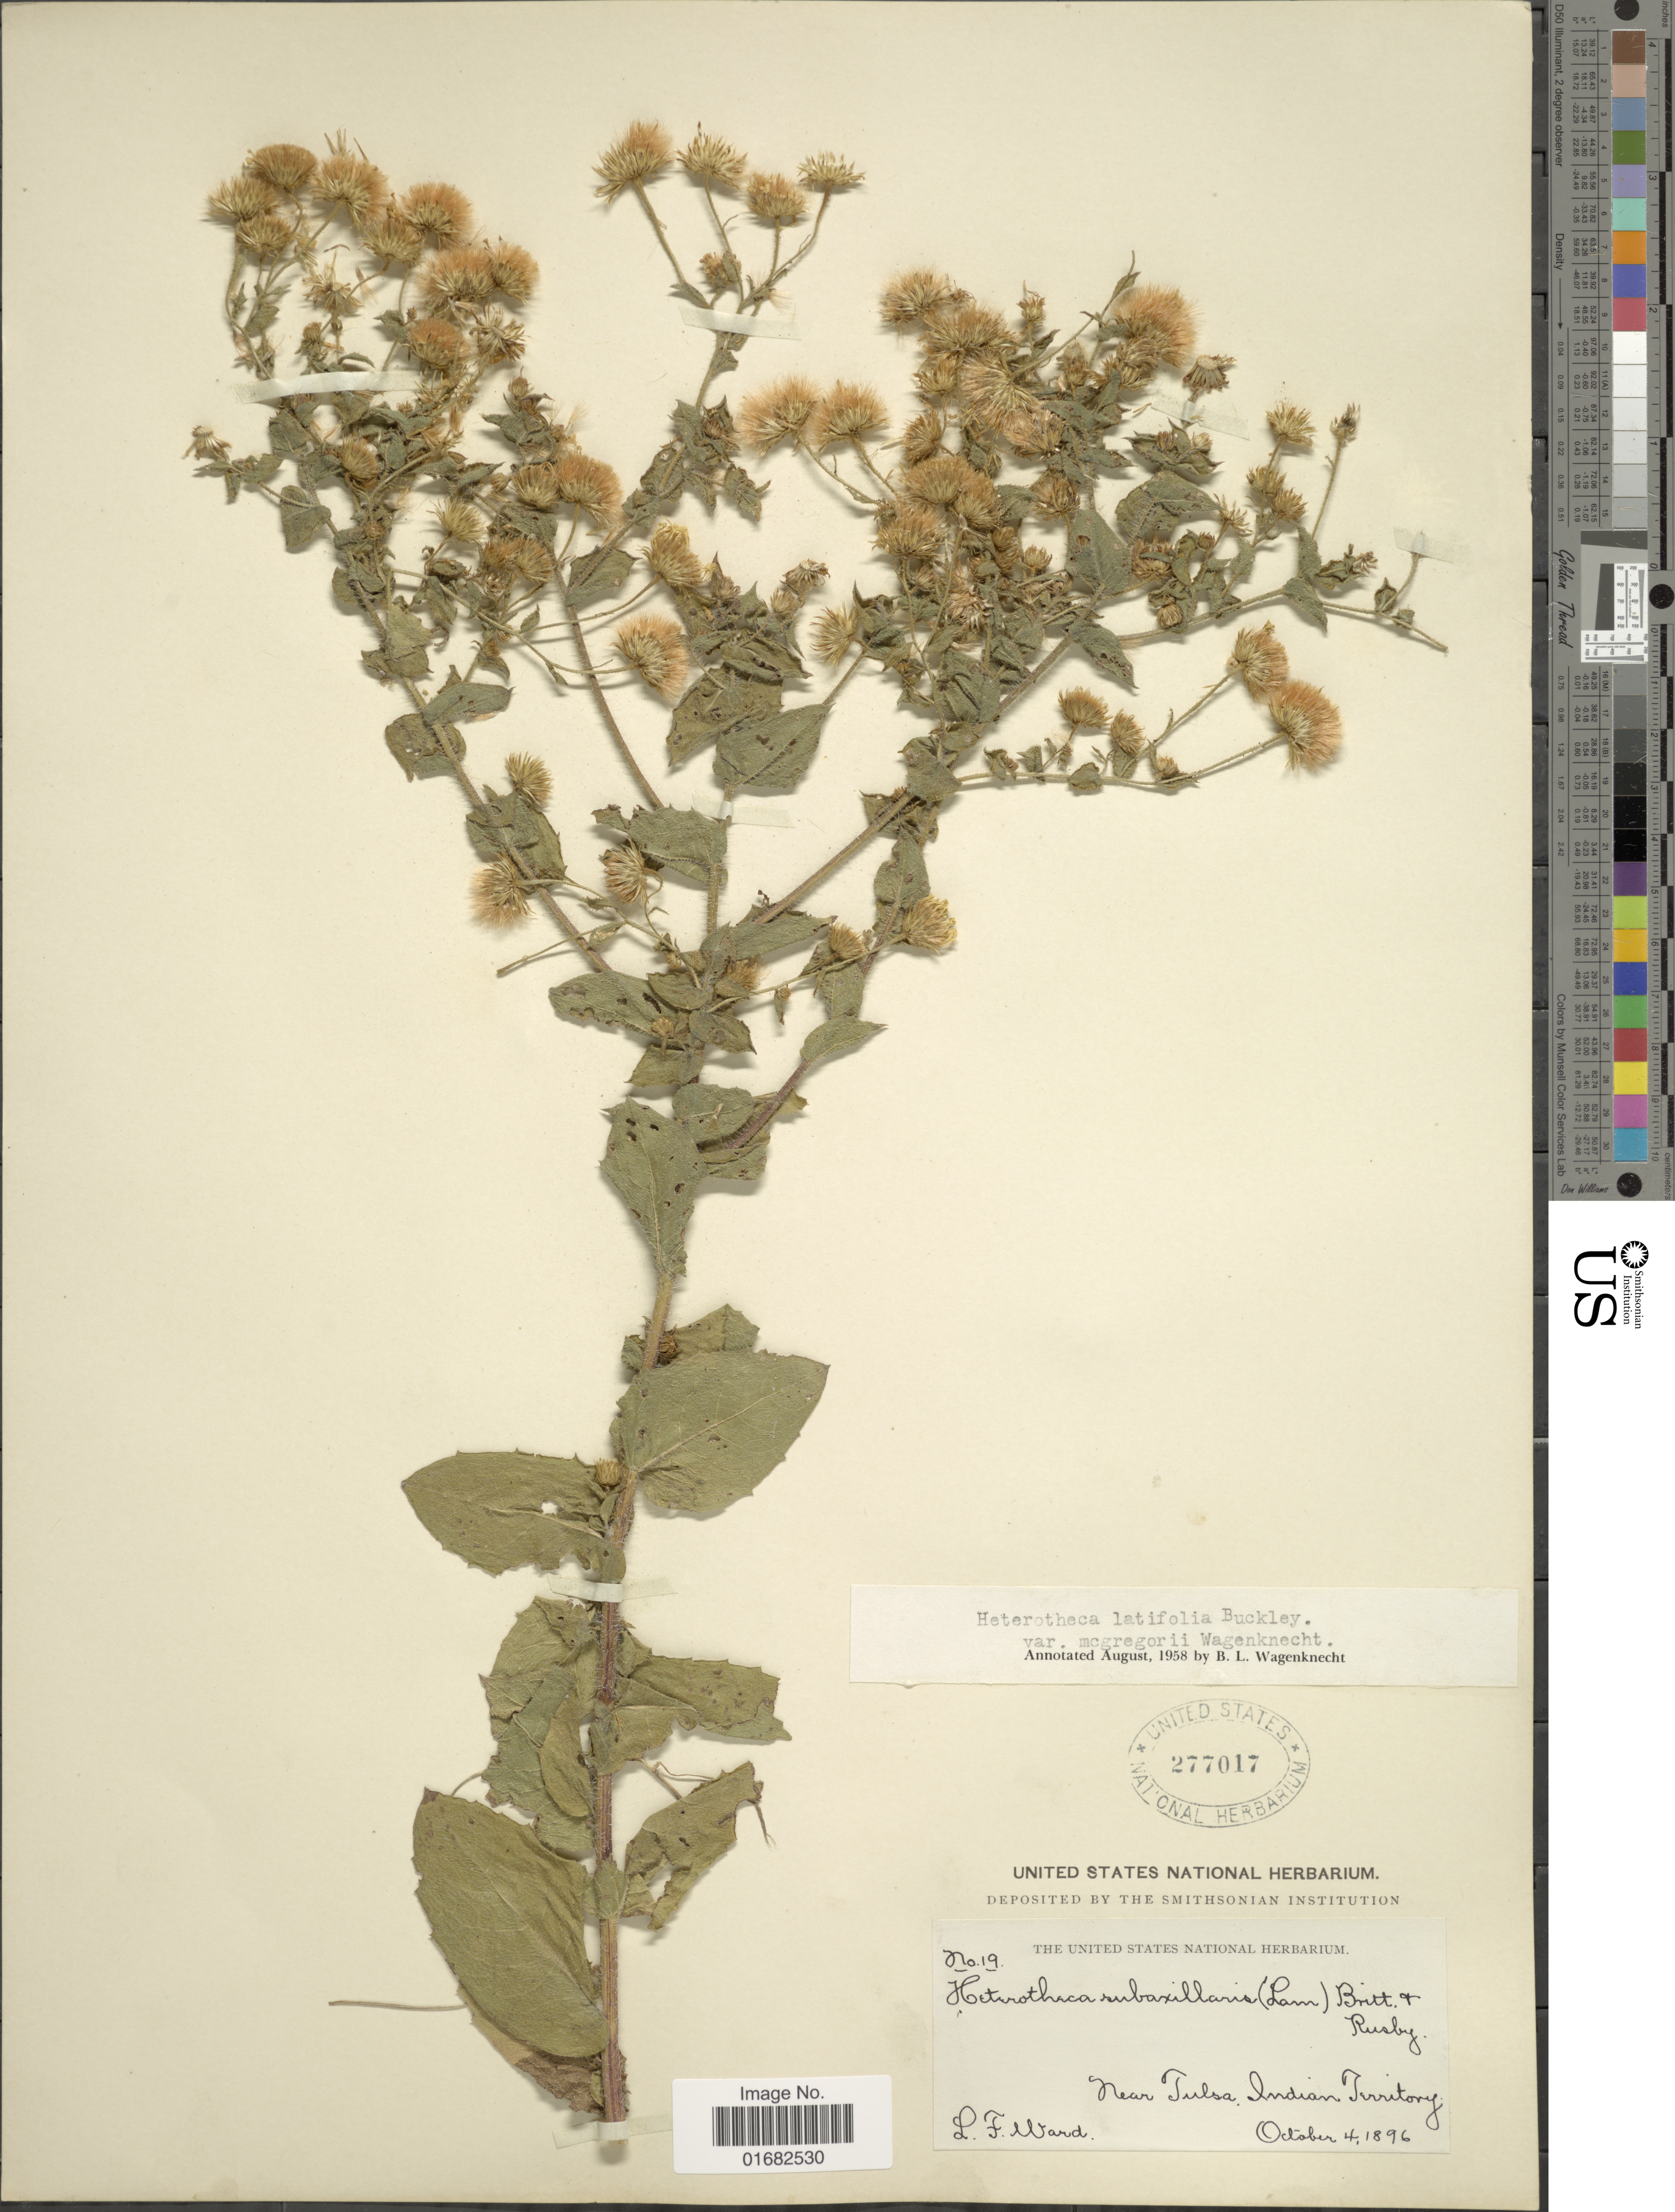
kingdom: Plantae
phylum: Tracheophyta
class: Magnoliopsida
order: Asterales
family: Asteraceae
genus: Heterotheca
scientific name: Heterotheca latifolia var. macgregoris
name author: B. Wagenkn.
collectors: L. Ward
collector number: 19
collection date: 1896-10-04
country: United States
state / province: Oklahoma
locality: Near Tulsa, Indian Territory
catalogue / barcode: US 277017